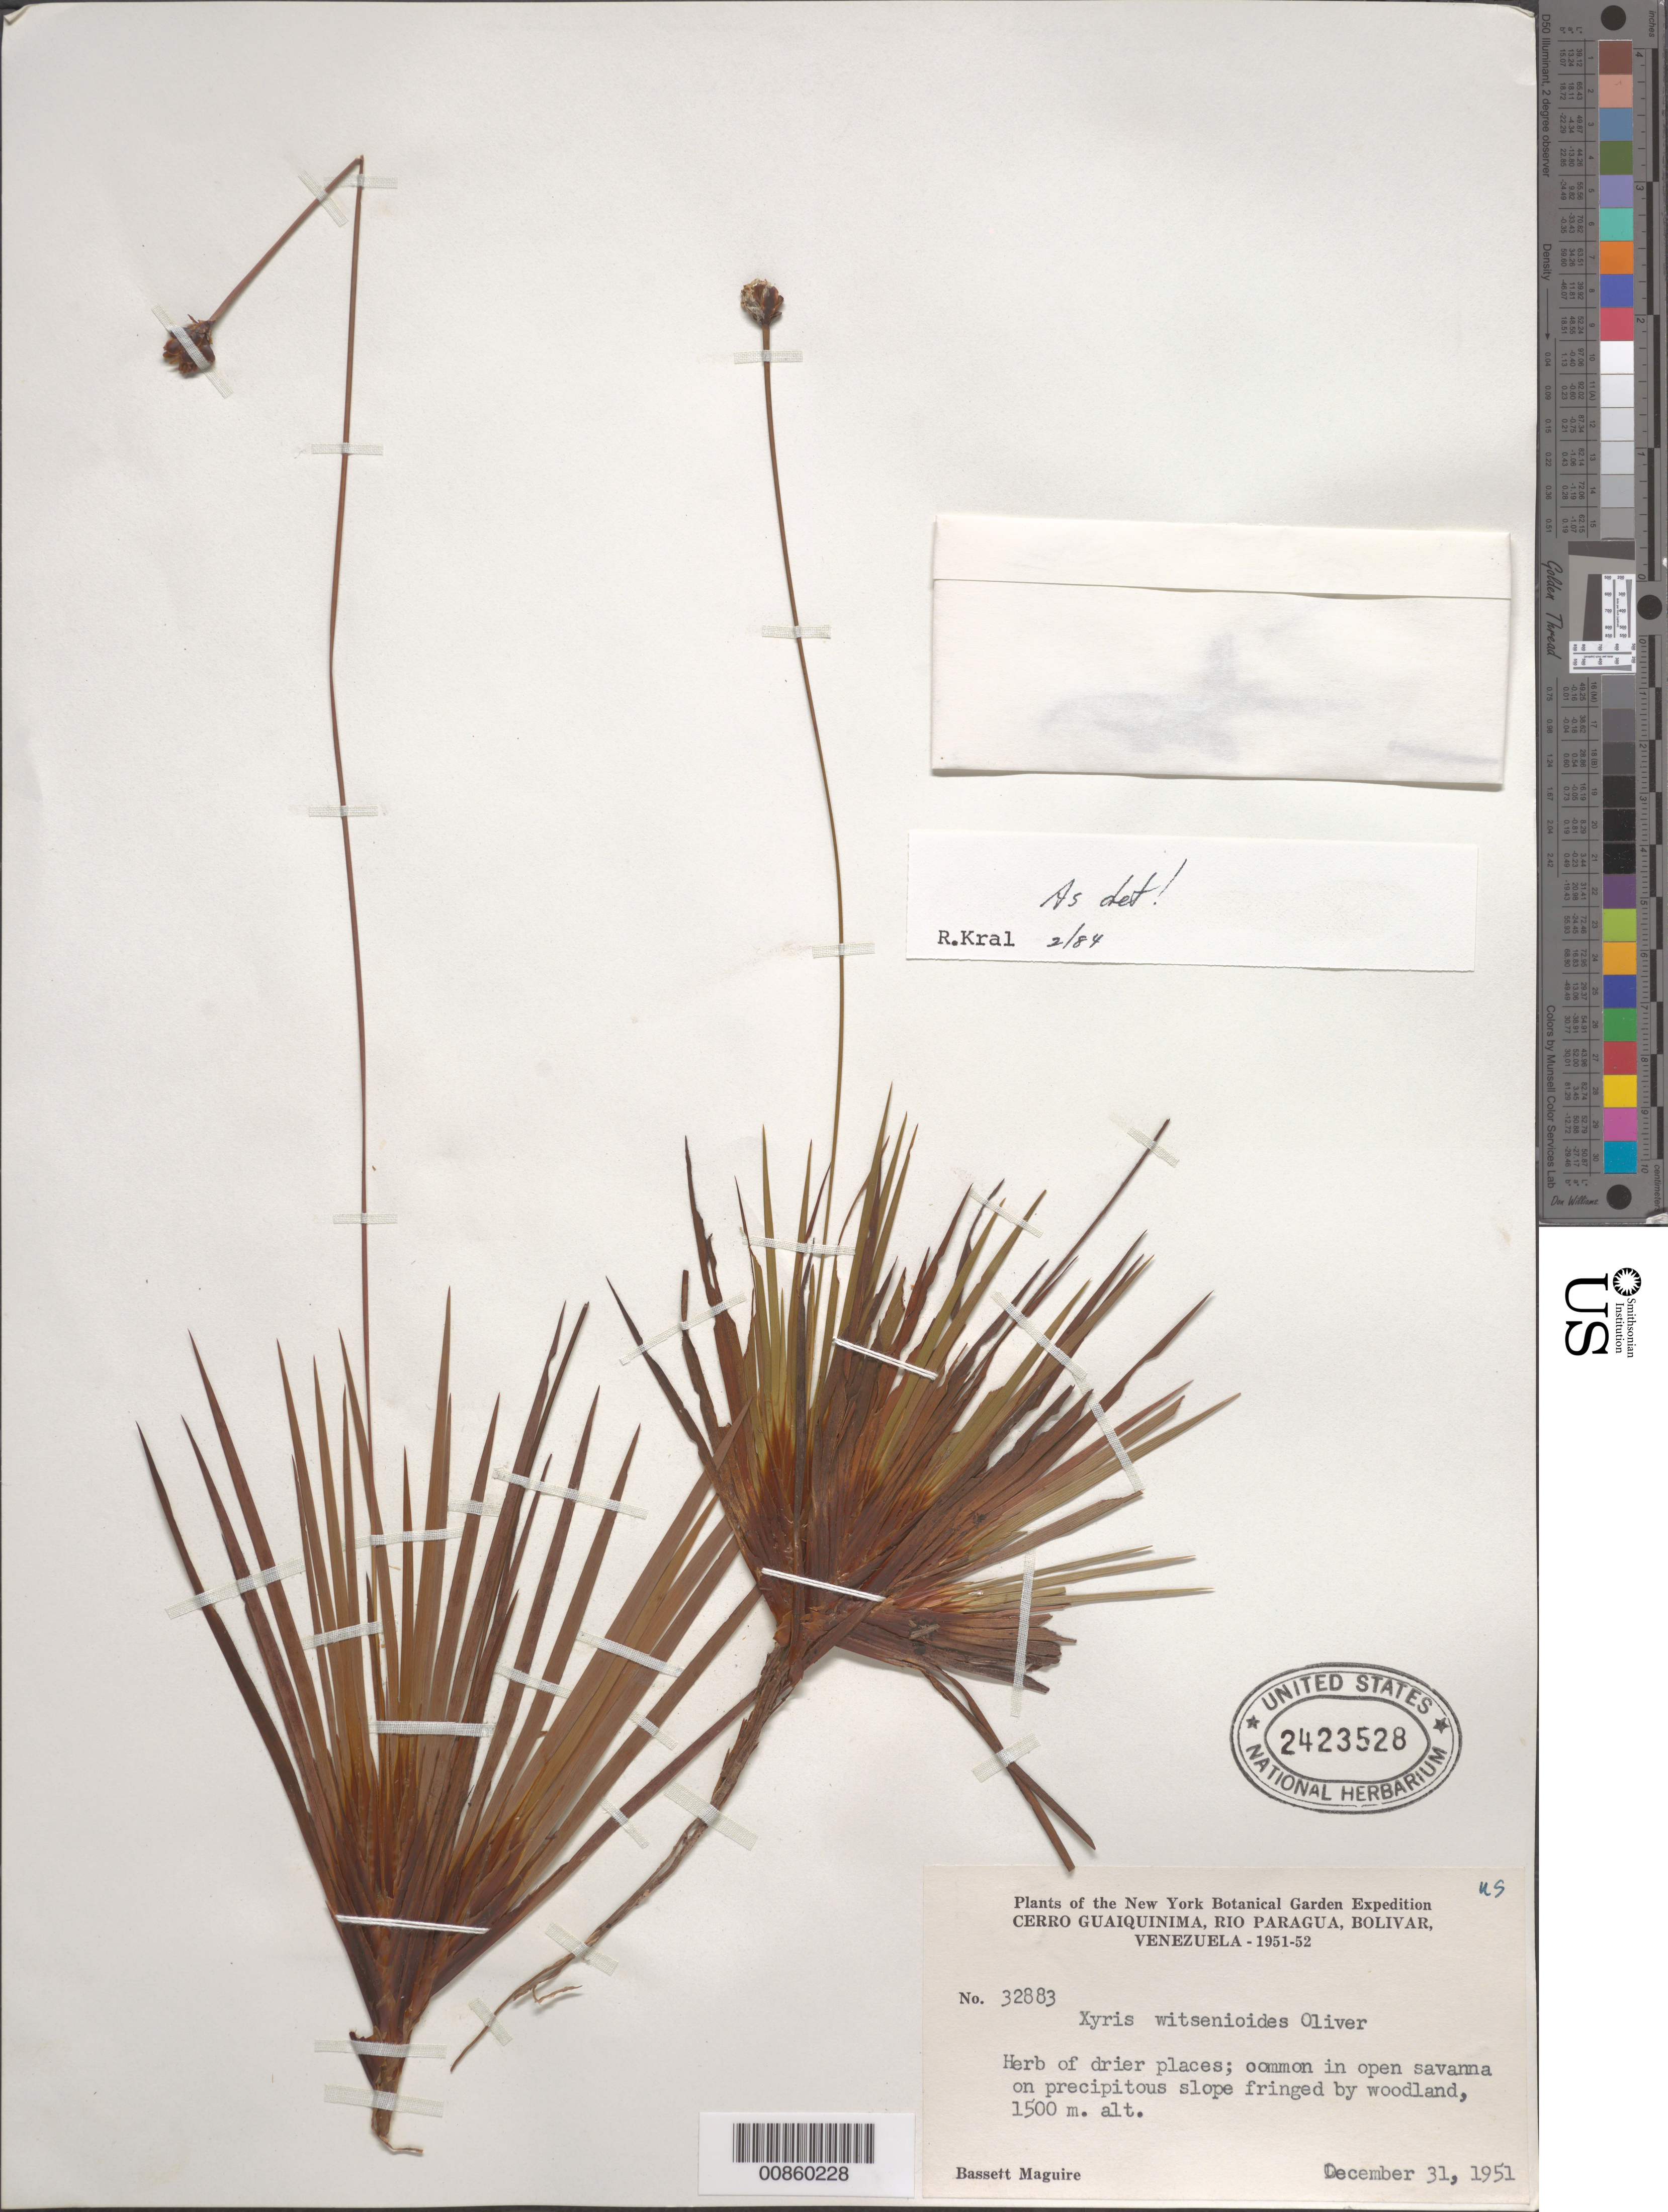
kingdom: Plantae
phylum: Tracheophyta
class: Liliopsida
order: Poales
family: Xyridaceae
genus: Xyris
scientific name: Xyris witsenioides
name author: Oliv. ex Thurn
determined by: Kral, Robert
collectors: B. Maguire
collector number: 32883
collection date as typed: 31-Dec-51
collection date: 1951-12-31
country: Venezuela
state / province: Bolívar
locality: Cerro Guaiquinima, Río Paragua, below rim at west escarpment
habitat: Open savana on precipitous slope fringed by woodland.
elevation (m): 1500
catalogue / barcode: US 2423528